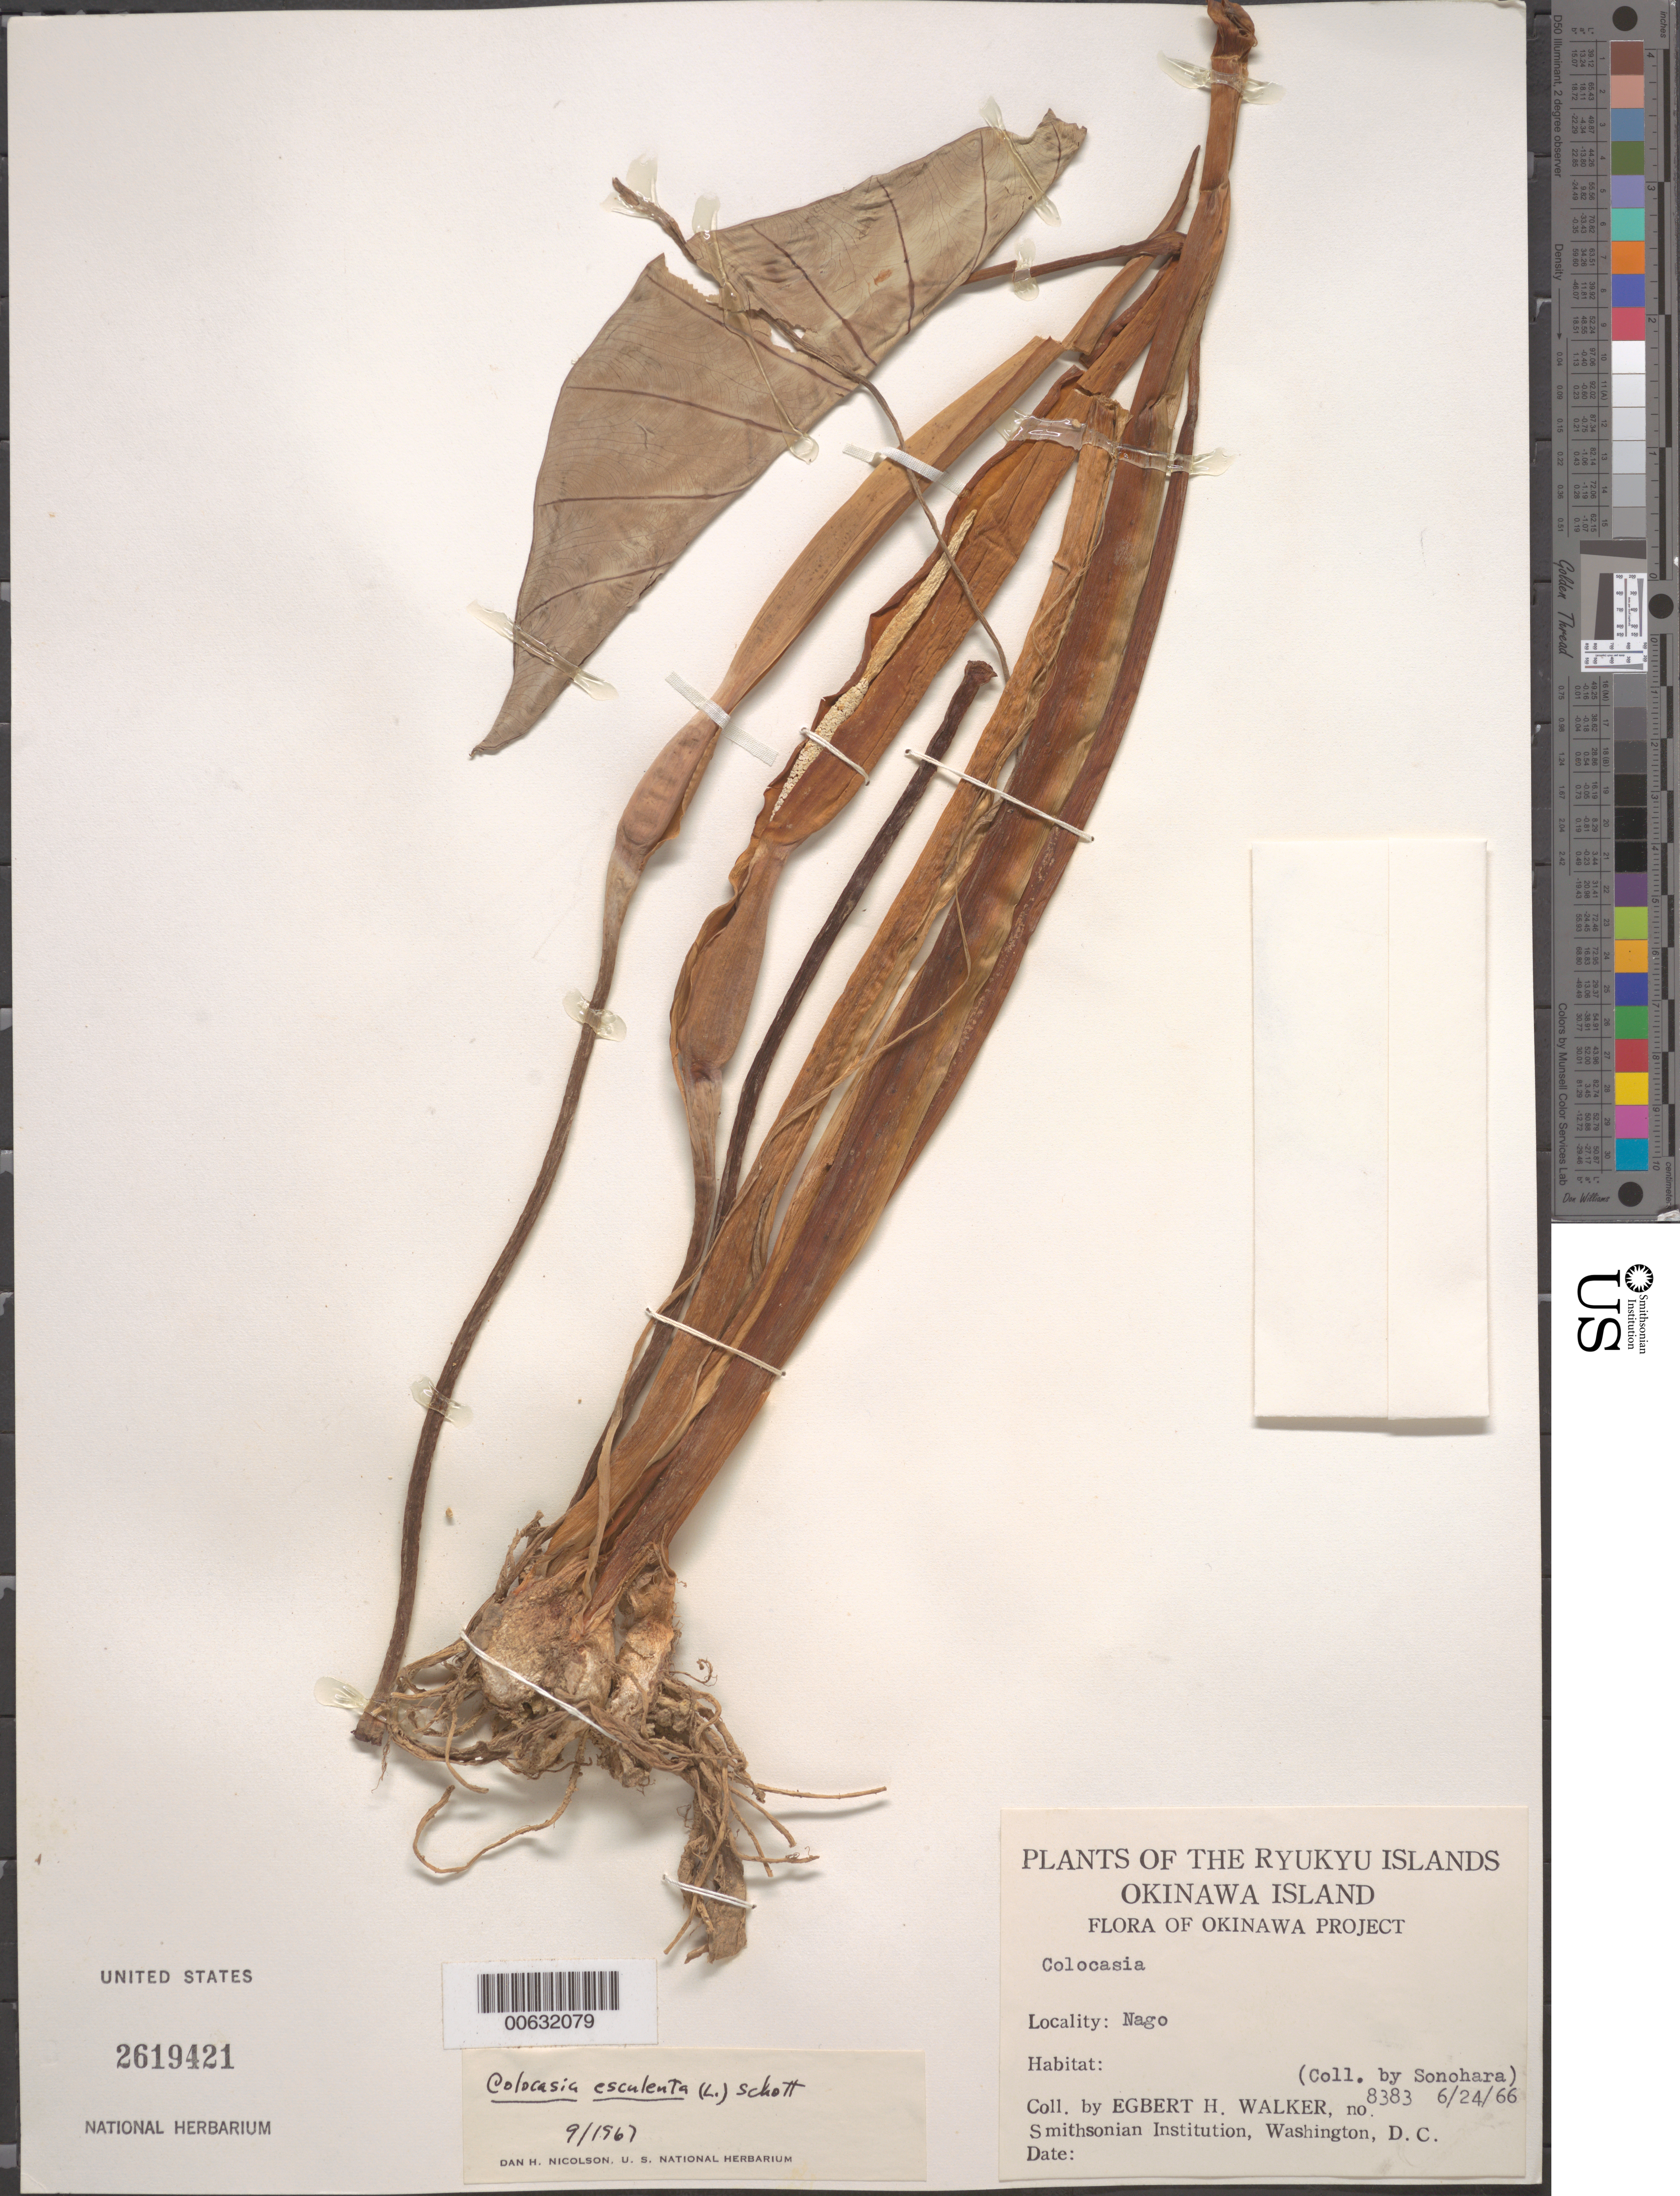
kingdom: Plantae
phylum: Tracheophyta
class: Liliopsida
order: Alismatales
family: Araceae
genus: Colocasia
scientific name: Colocasia esculenta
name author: (L.) Schott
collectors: S. Sonohara & E. H. Walker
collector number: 8383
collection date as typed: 24 Jun 1966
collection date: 1966-06-24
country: Japan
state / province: Okinawa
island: Okinawa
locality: Nago [Okinawa Is.]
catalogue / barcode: US 2619421